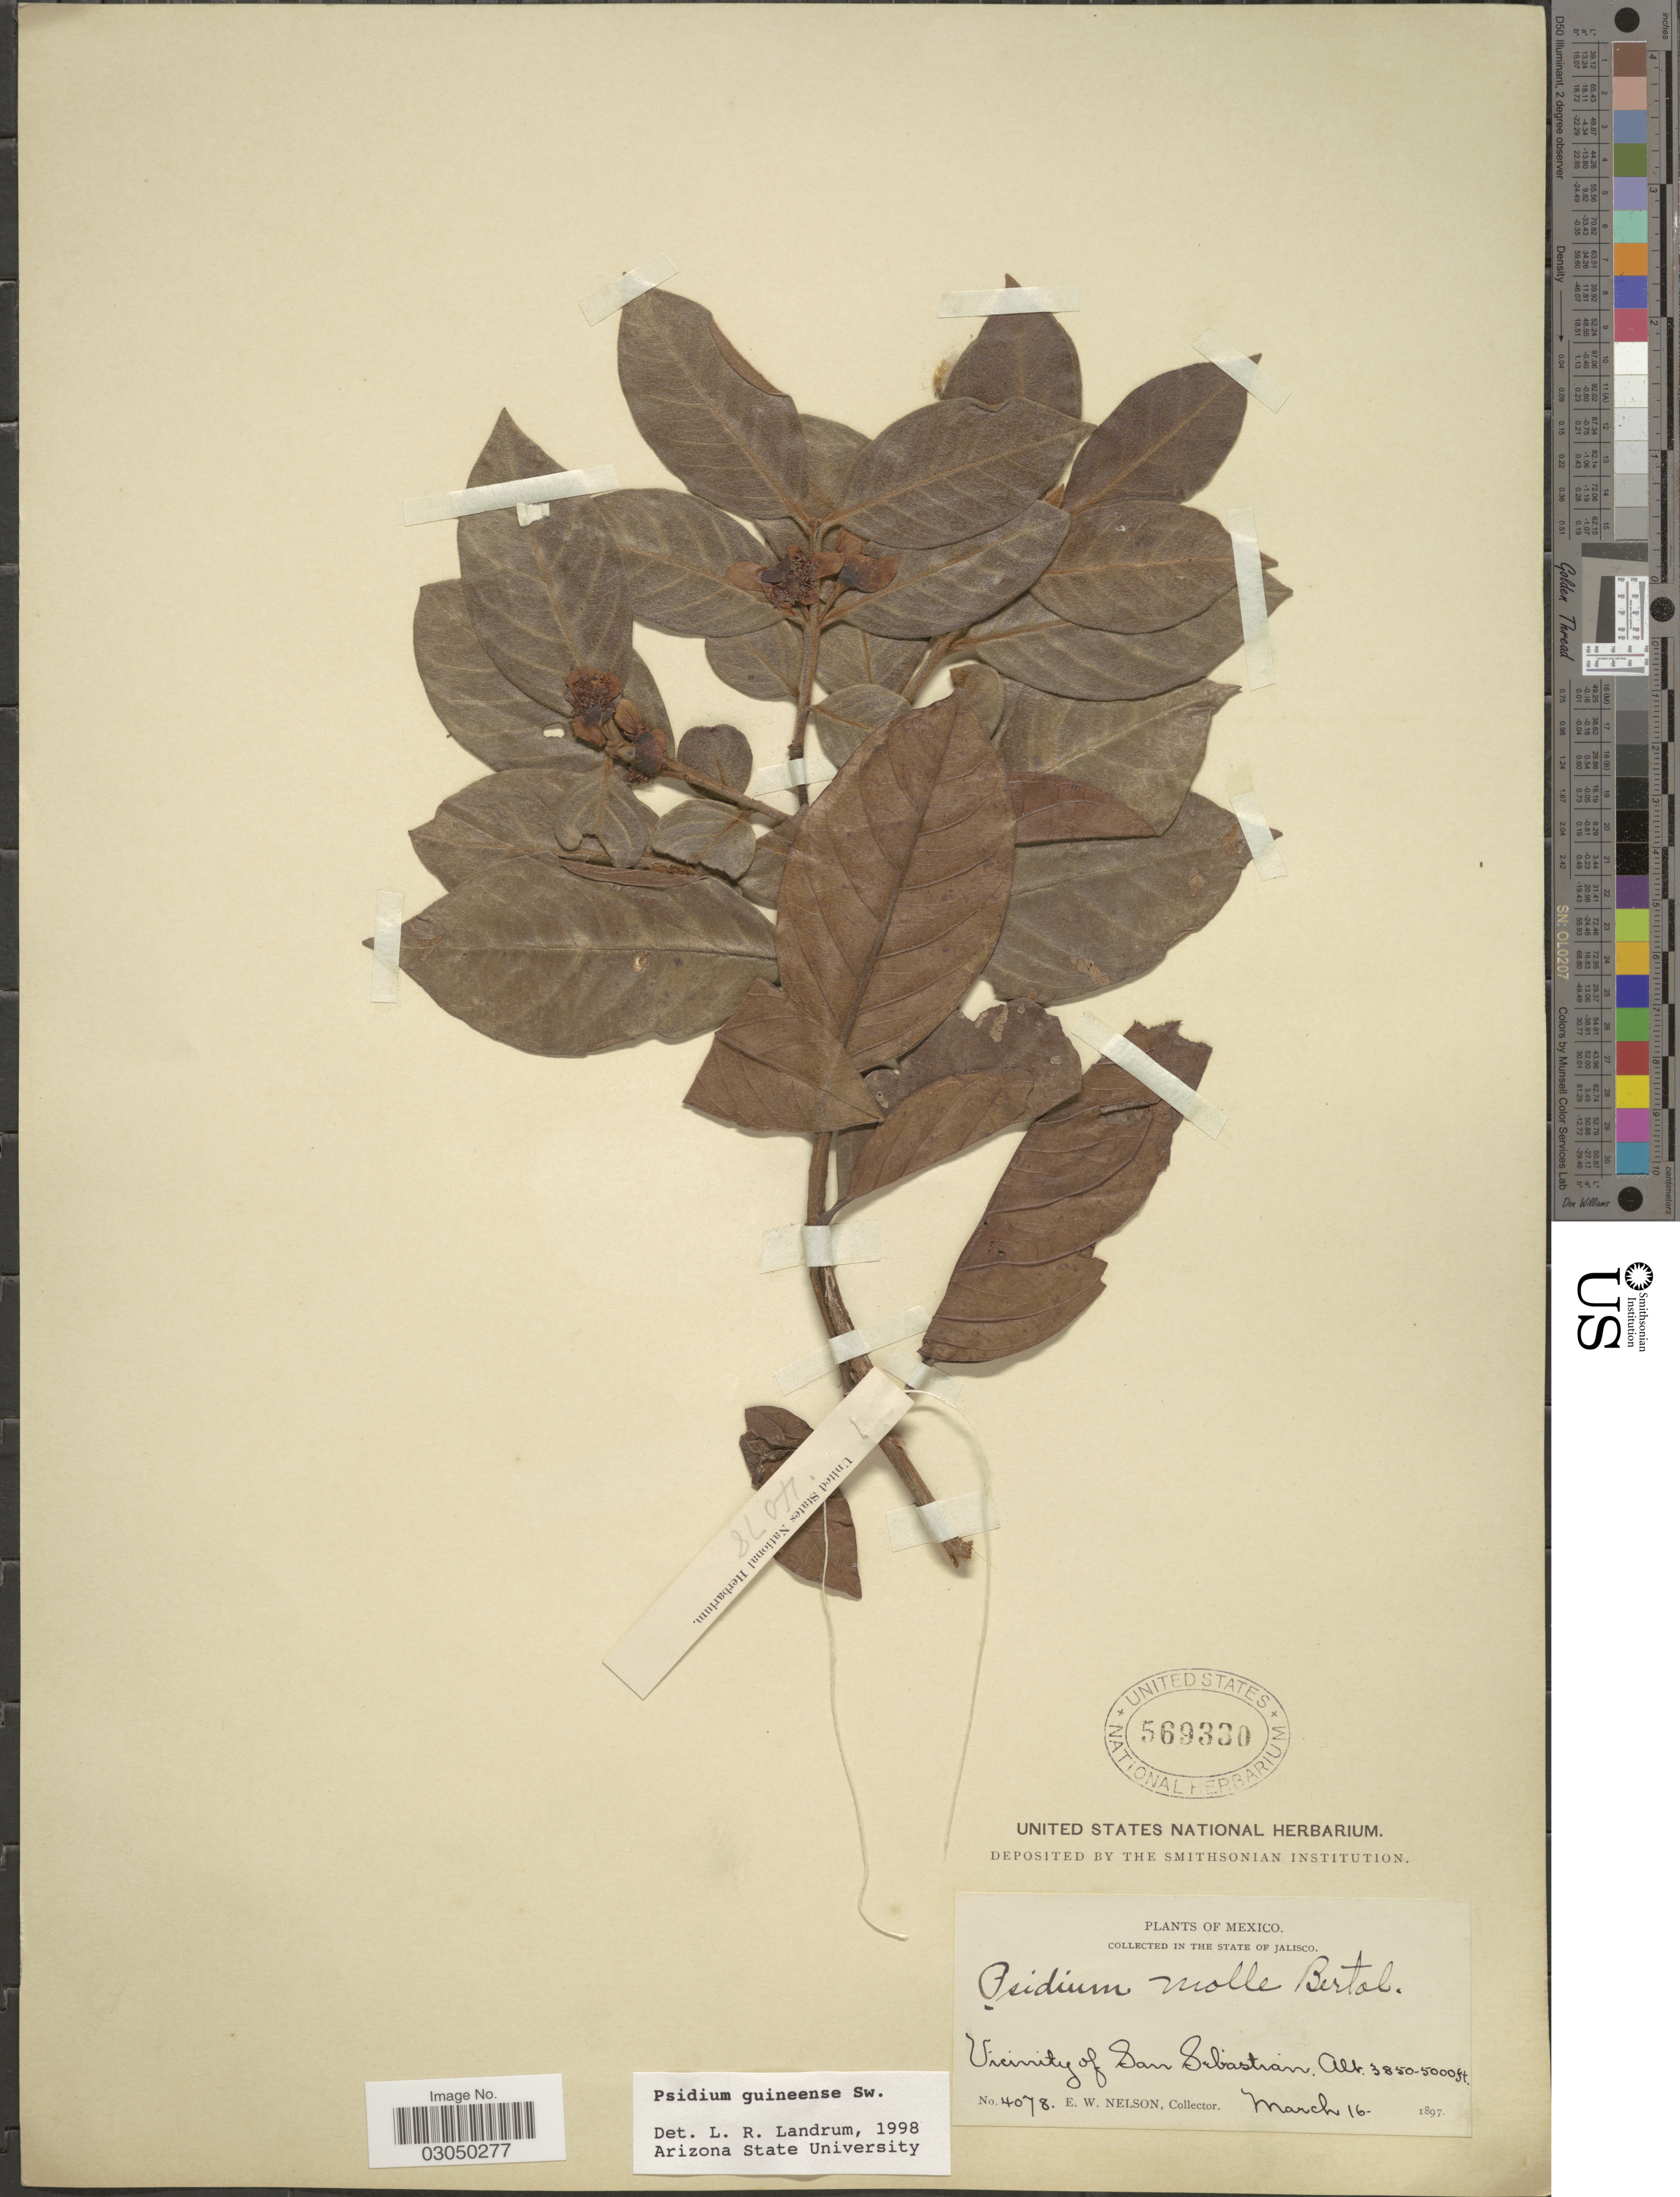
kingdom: Plantae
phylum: Tracheophyta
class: Magnoliopsida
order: Myrtales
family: Myrtaceae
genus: Psidium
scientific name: Psidium guineense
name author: Sw.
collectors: E. W. Nelson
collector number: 4078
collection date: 1897-03-16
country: Mexico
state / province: Jalisco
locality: In the State of Jalisco. Vicinity of San Sebastian.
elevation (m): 1173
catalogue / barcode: US 569330